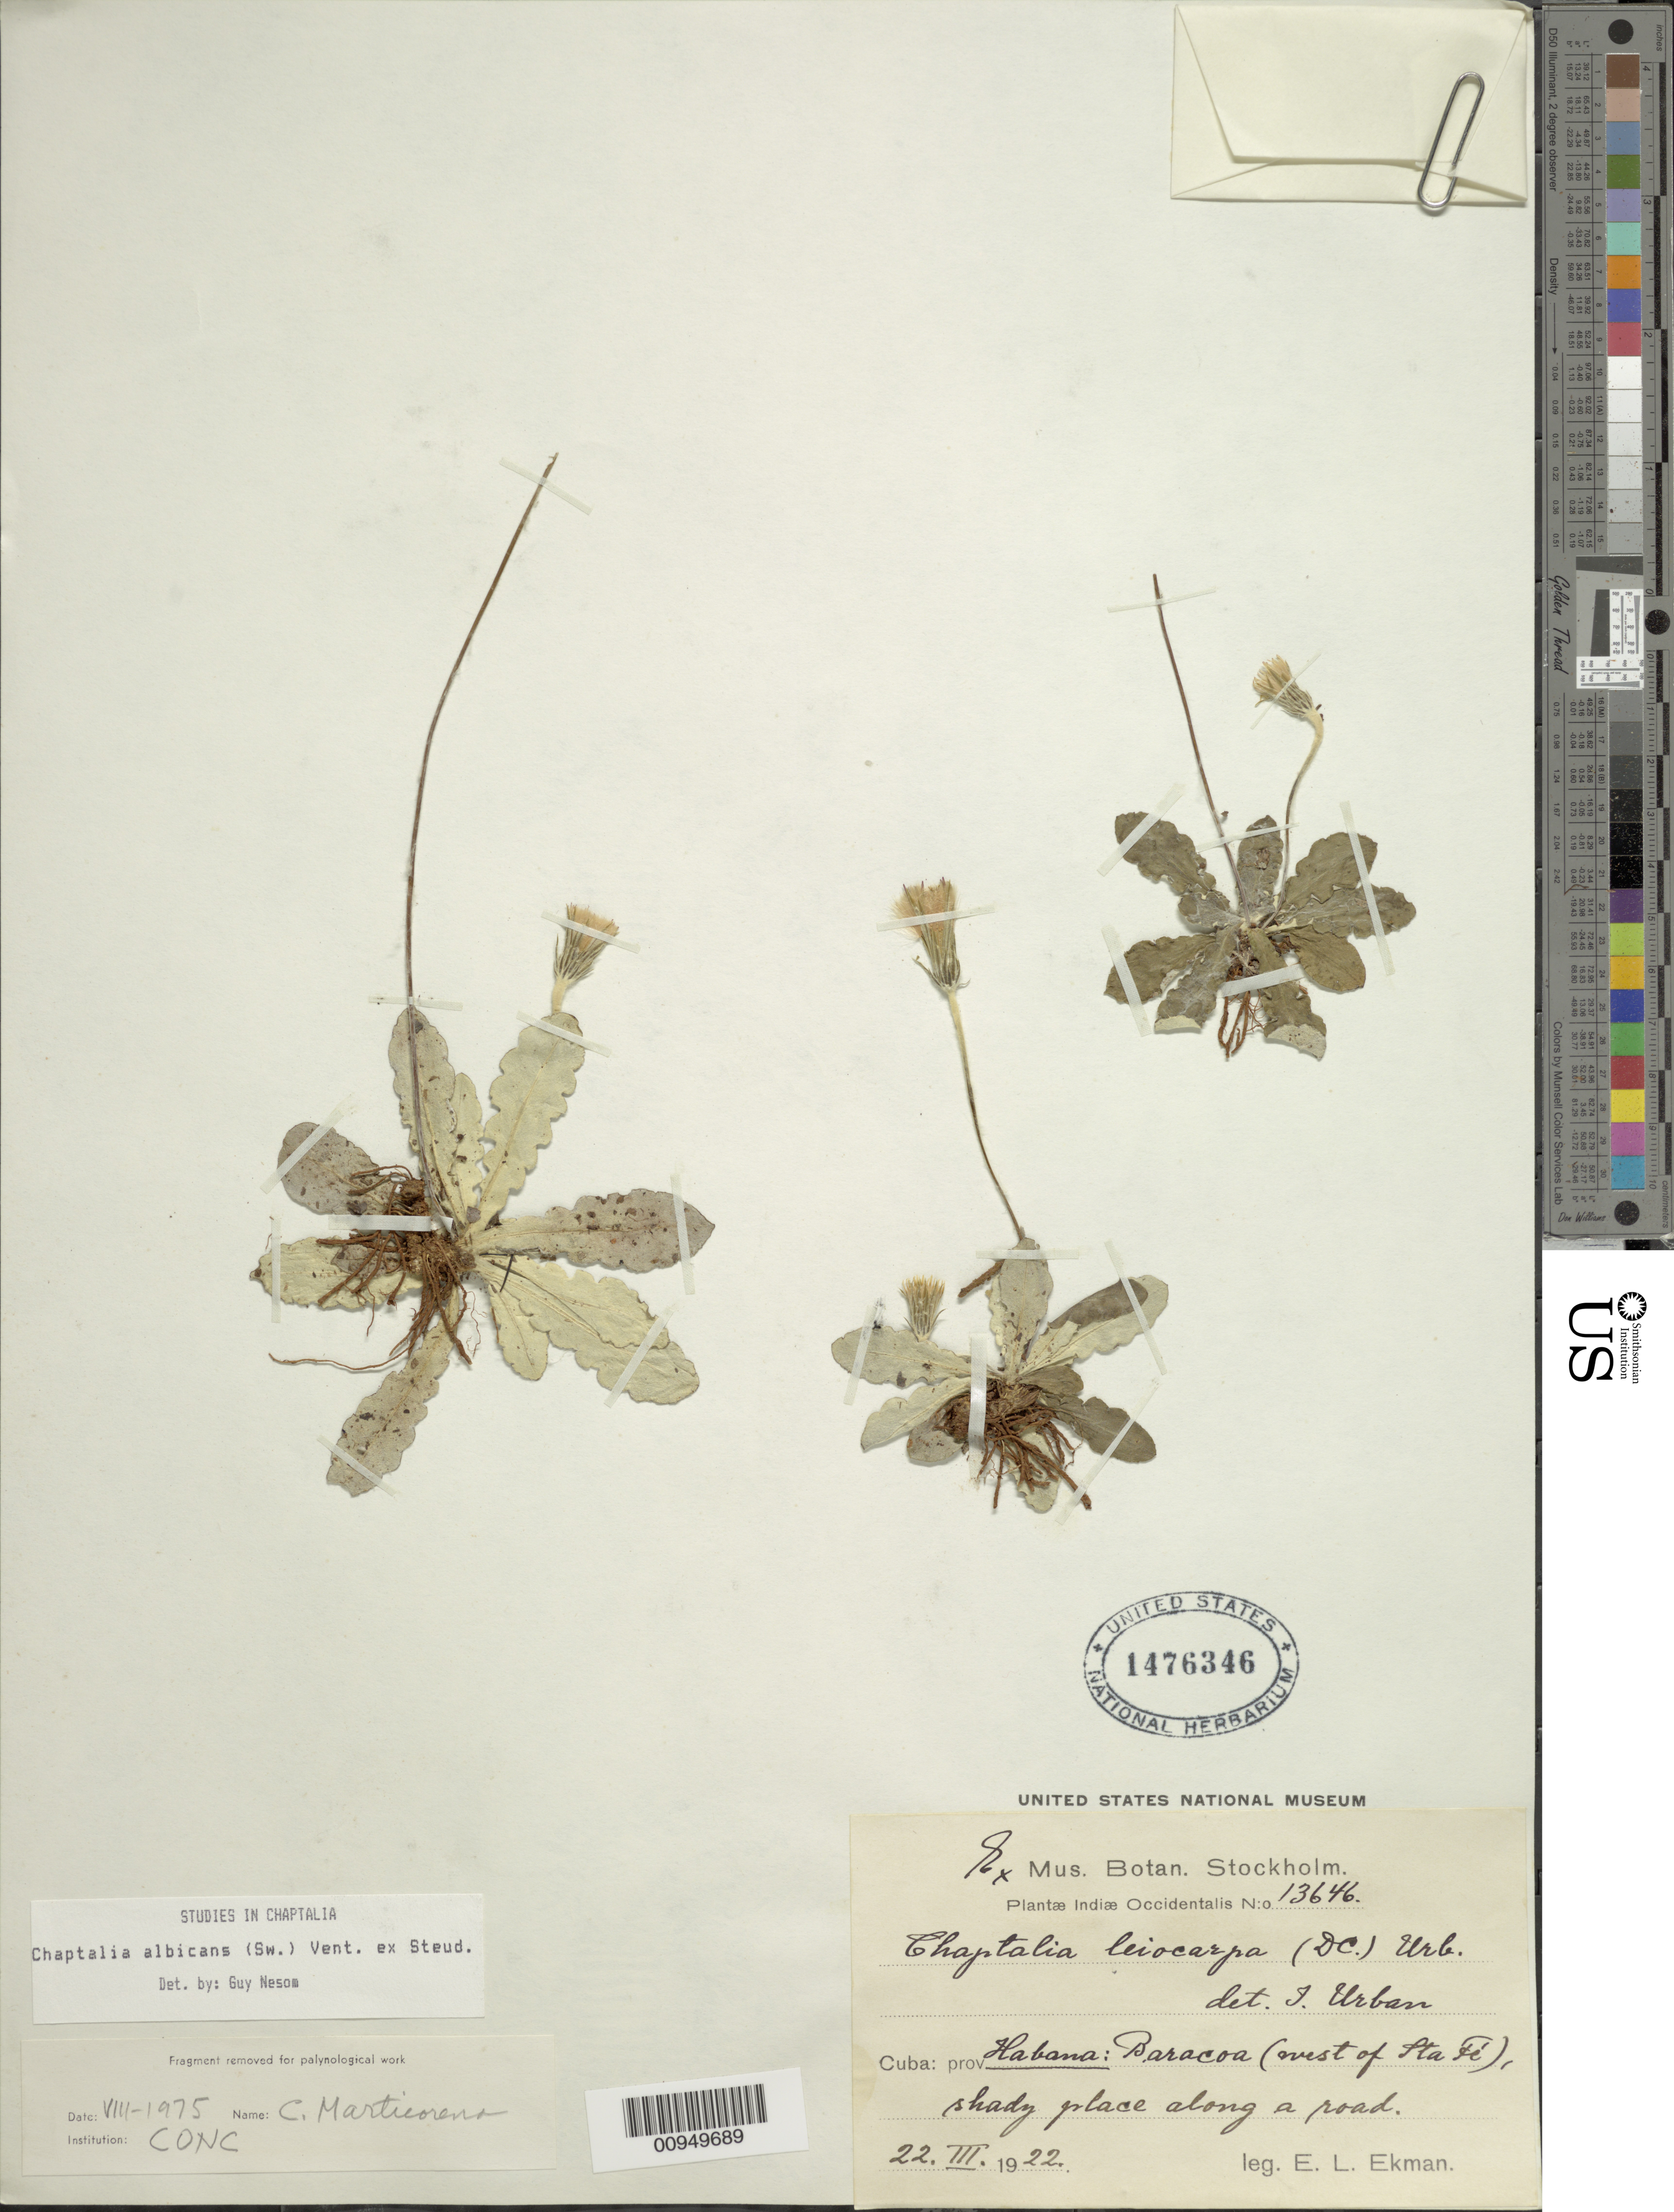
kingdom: Plantae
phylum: Tracheophyta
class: Magnoliopsida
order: Asterales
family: Asteraceae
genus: Chaptalia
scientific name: Chaptalia albicans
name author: (Sw.) Vent. ex B.D. Jacks.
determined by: Nesom, Guy L.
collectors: E. L. Ekman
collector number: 13646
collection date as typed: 22 Mar 1922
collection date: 1922-03-22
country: Cuba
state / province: La Habana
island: Cuba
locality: Baracoa (west of Sta Fé), along road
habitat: Shady place along road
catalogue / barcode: US 1476346